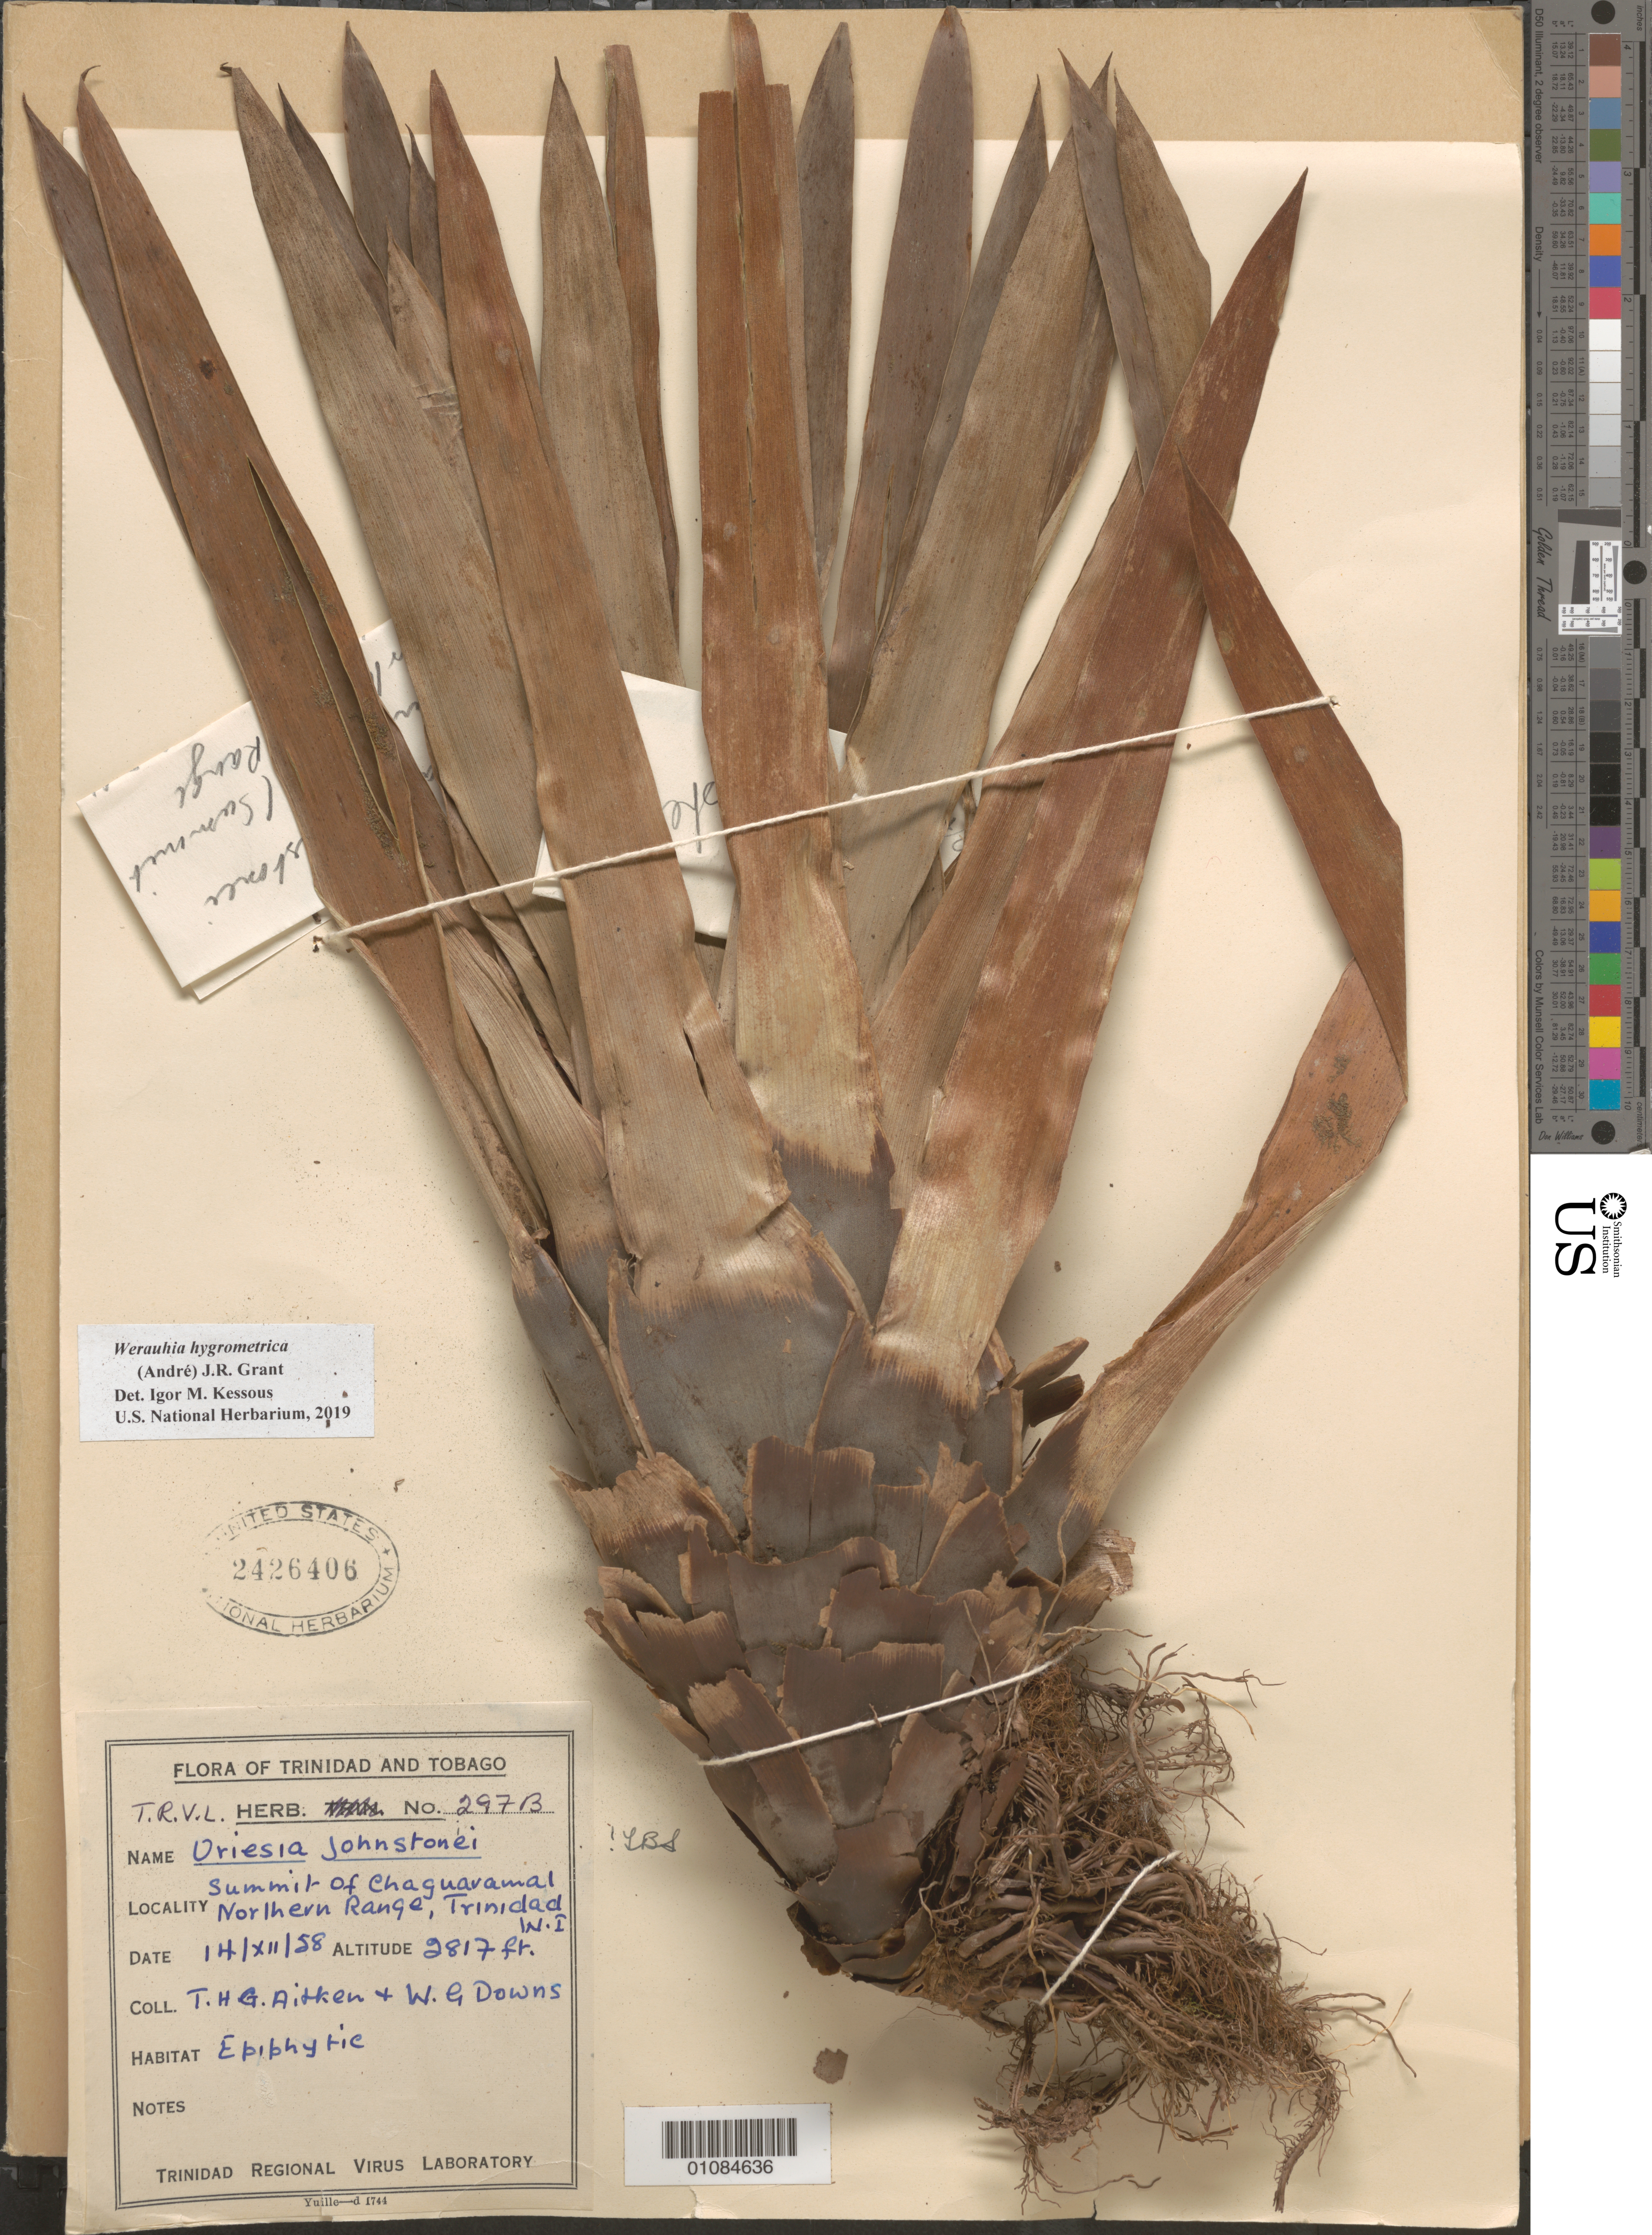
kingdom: Plantae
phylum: Tracheophyta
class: Liliopsida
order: Poales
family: Bromeliaceae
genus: Werauhia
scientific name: Werauhia hygrometrica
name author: (André) J.R. Grant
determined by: Kessous, Igor M.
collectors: T. Aitken & W. G. Downs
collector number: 297B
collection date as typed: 14 Dec 1958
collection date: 1958-12-14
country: Trinidad and Tobago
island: Trinidad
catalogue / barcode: US 2426408